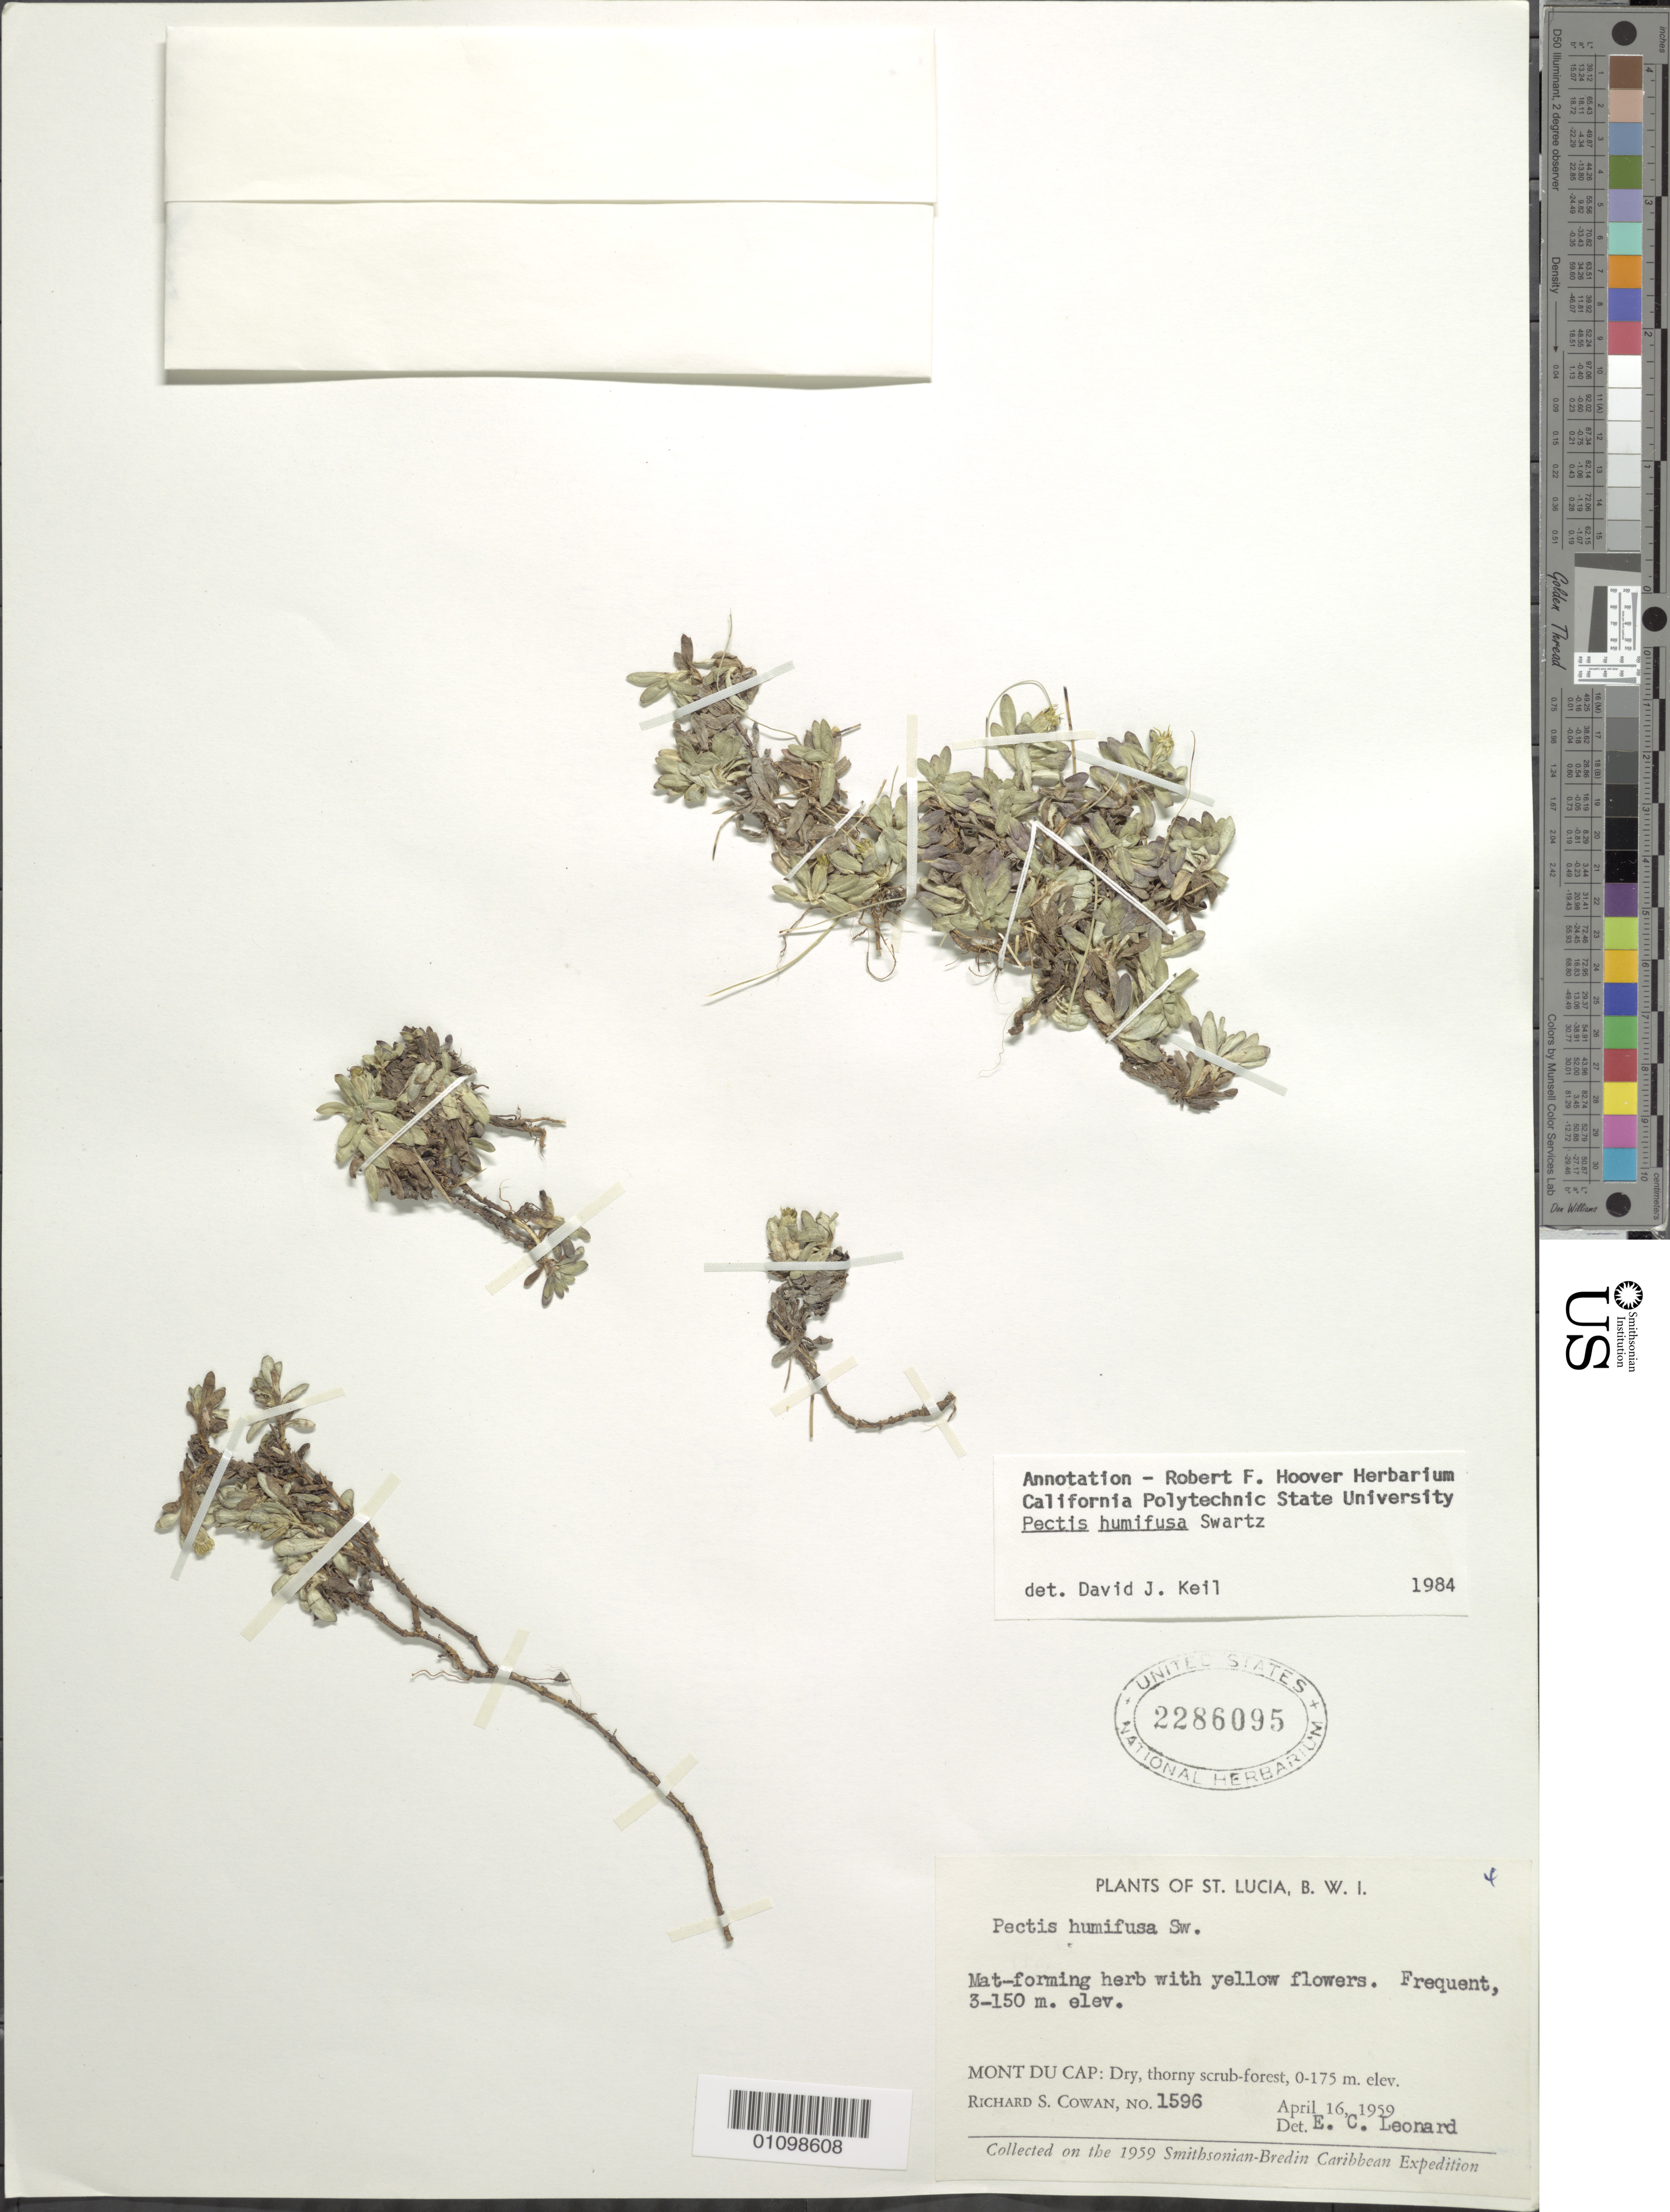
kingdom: Plantae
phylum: Tracheophyta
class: Magnoliopsida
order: Asterales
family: Asteraceae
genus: Pectis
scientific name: Pectis humifusa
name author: Sw.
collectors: R. S. Cowan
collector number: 1596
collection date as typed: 16 Apr 1959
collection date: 1959-04-16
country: St. Lucia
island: St. Lucia I.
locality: Mont du Cap: Dry, thorny scrub forest.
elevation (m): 3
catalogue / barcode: US 2286095